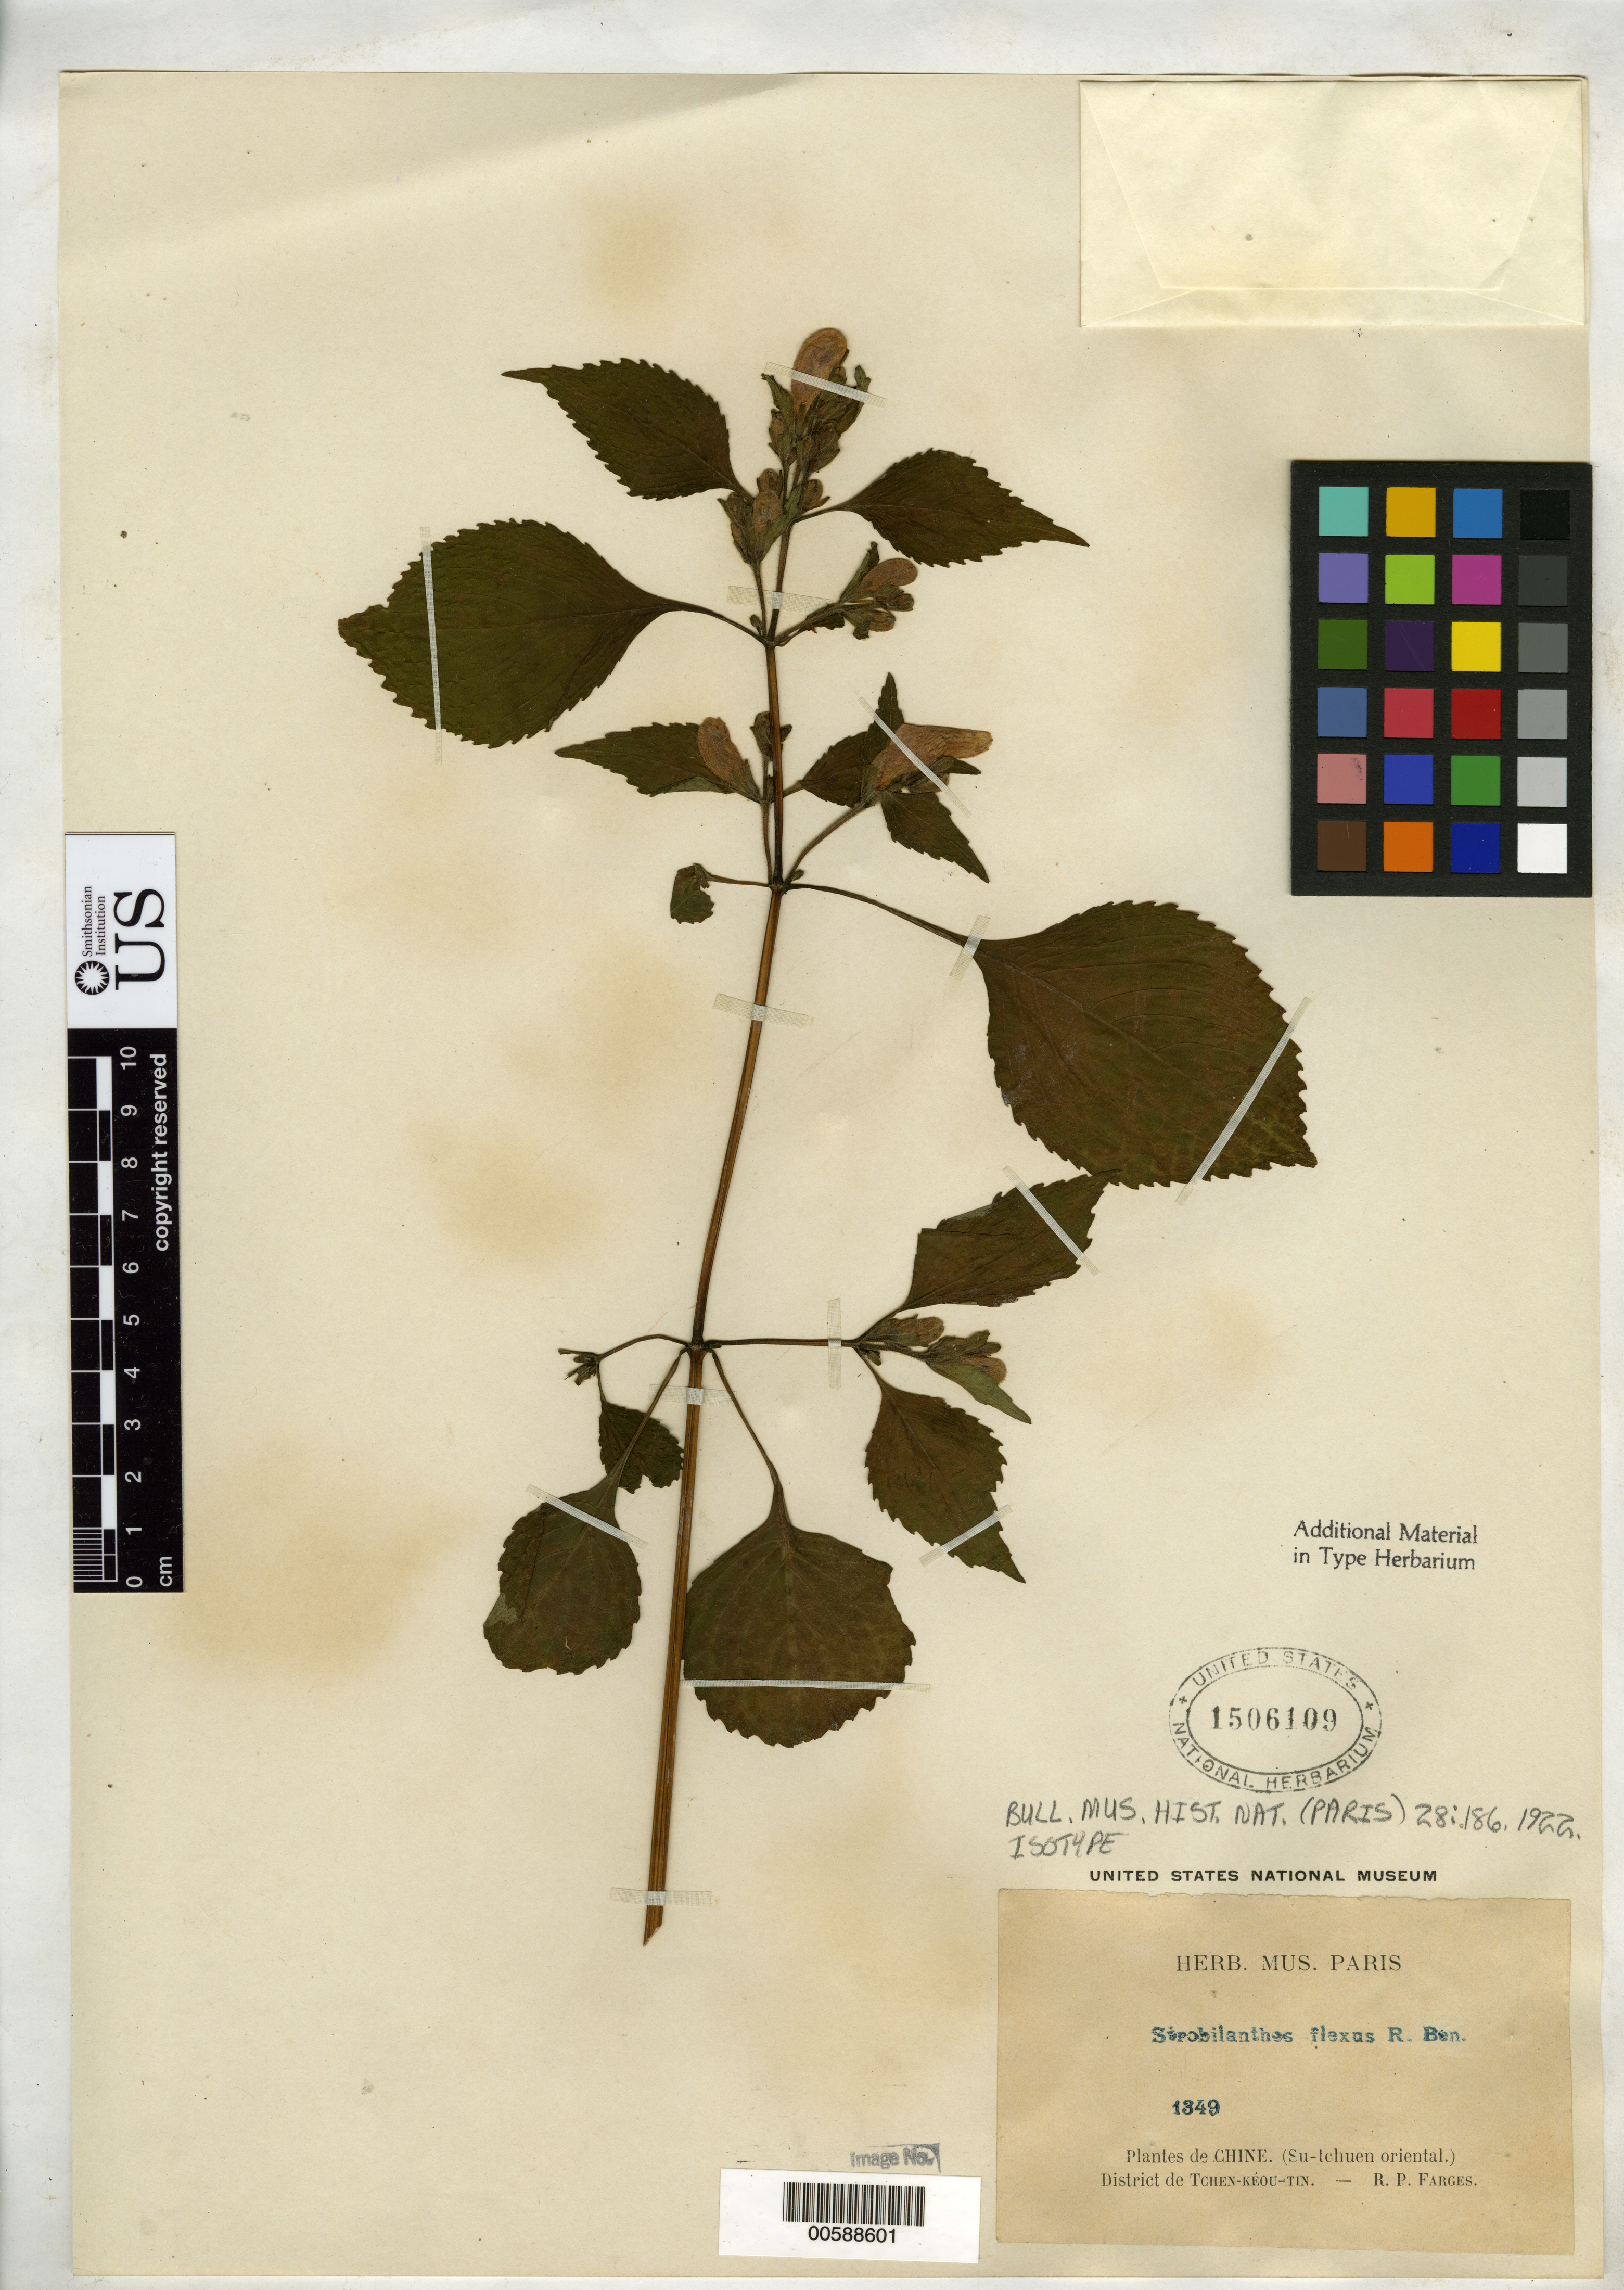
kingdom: Plantae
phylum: Tracheophyta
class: Magnoliopsida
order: Lamiales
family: Acanthaceae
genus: Strobilanthes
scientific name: Strobilanthes flexus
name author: Benoist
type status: Isotype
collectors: R. Farges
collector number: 1349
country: China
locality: Tchen-keou-tin district, se-tchuen oriental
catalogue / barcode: US 1506109